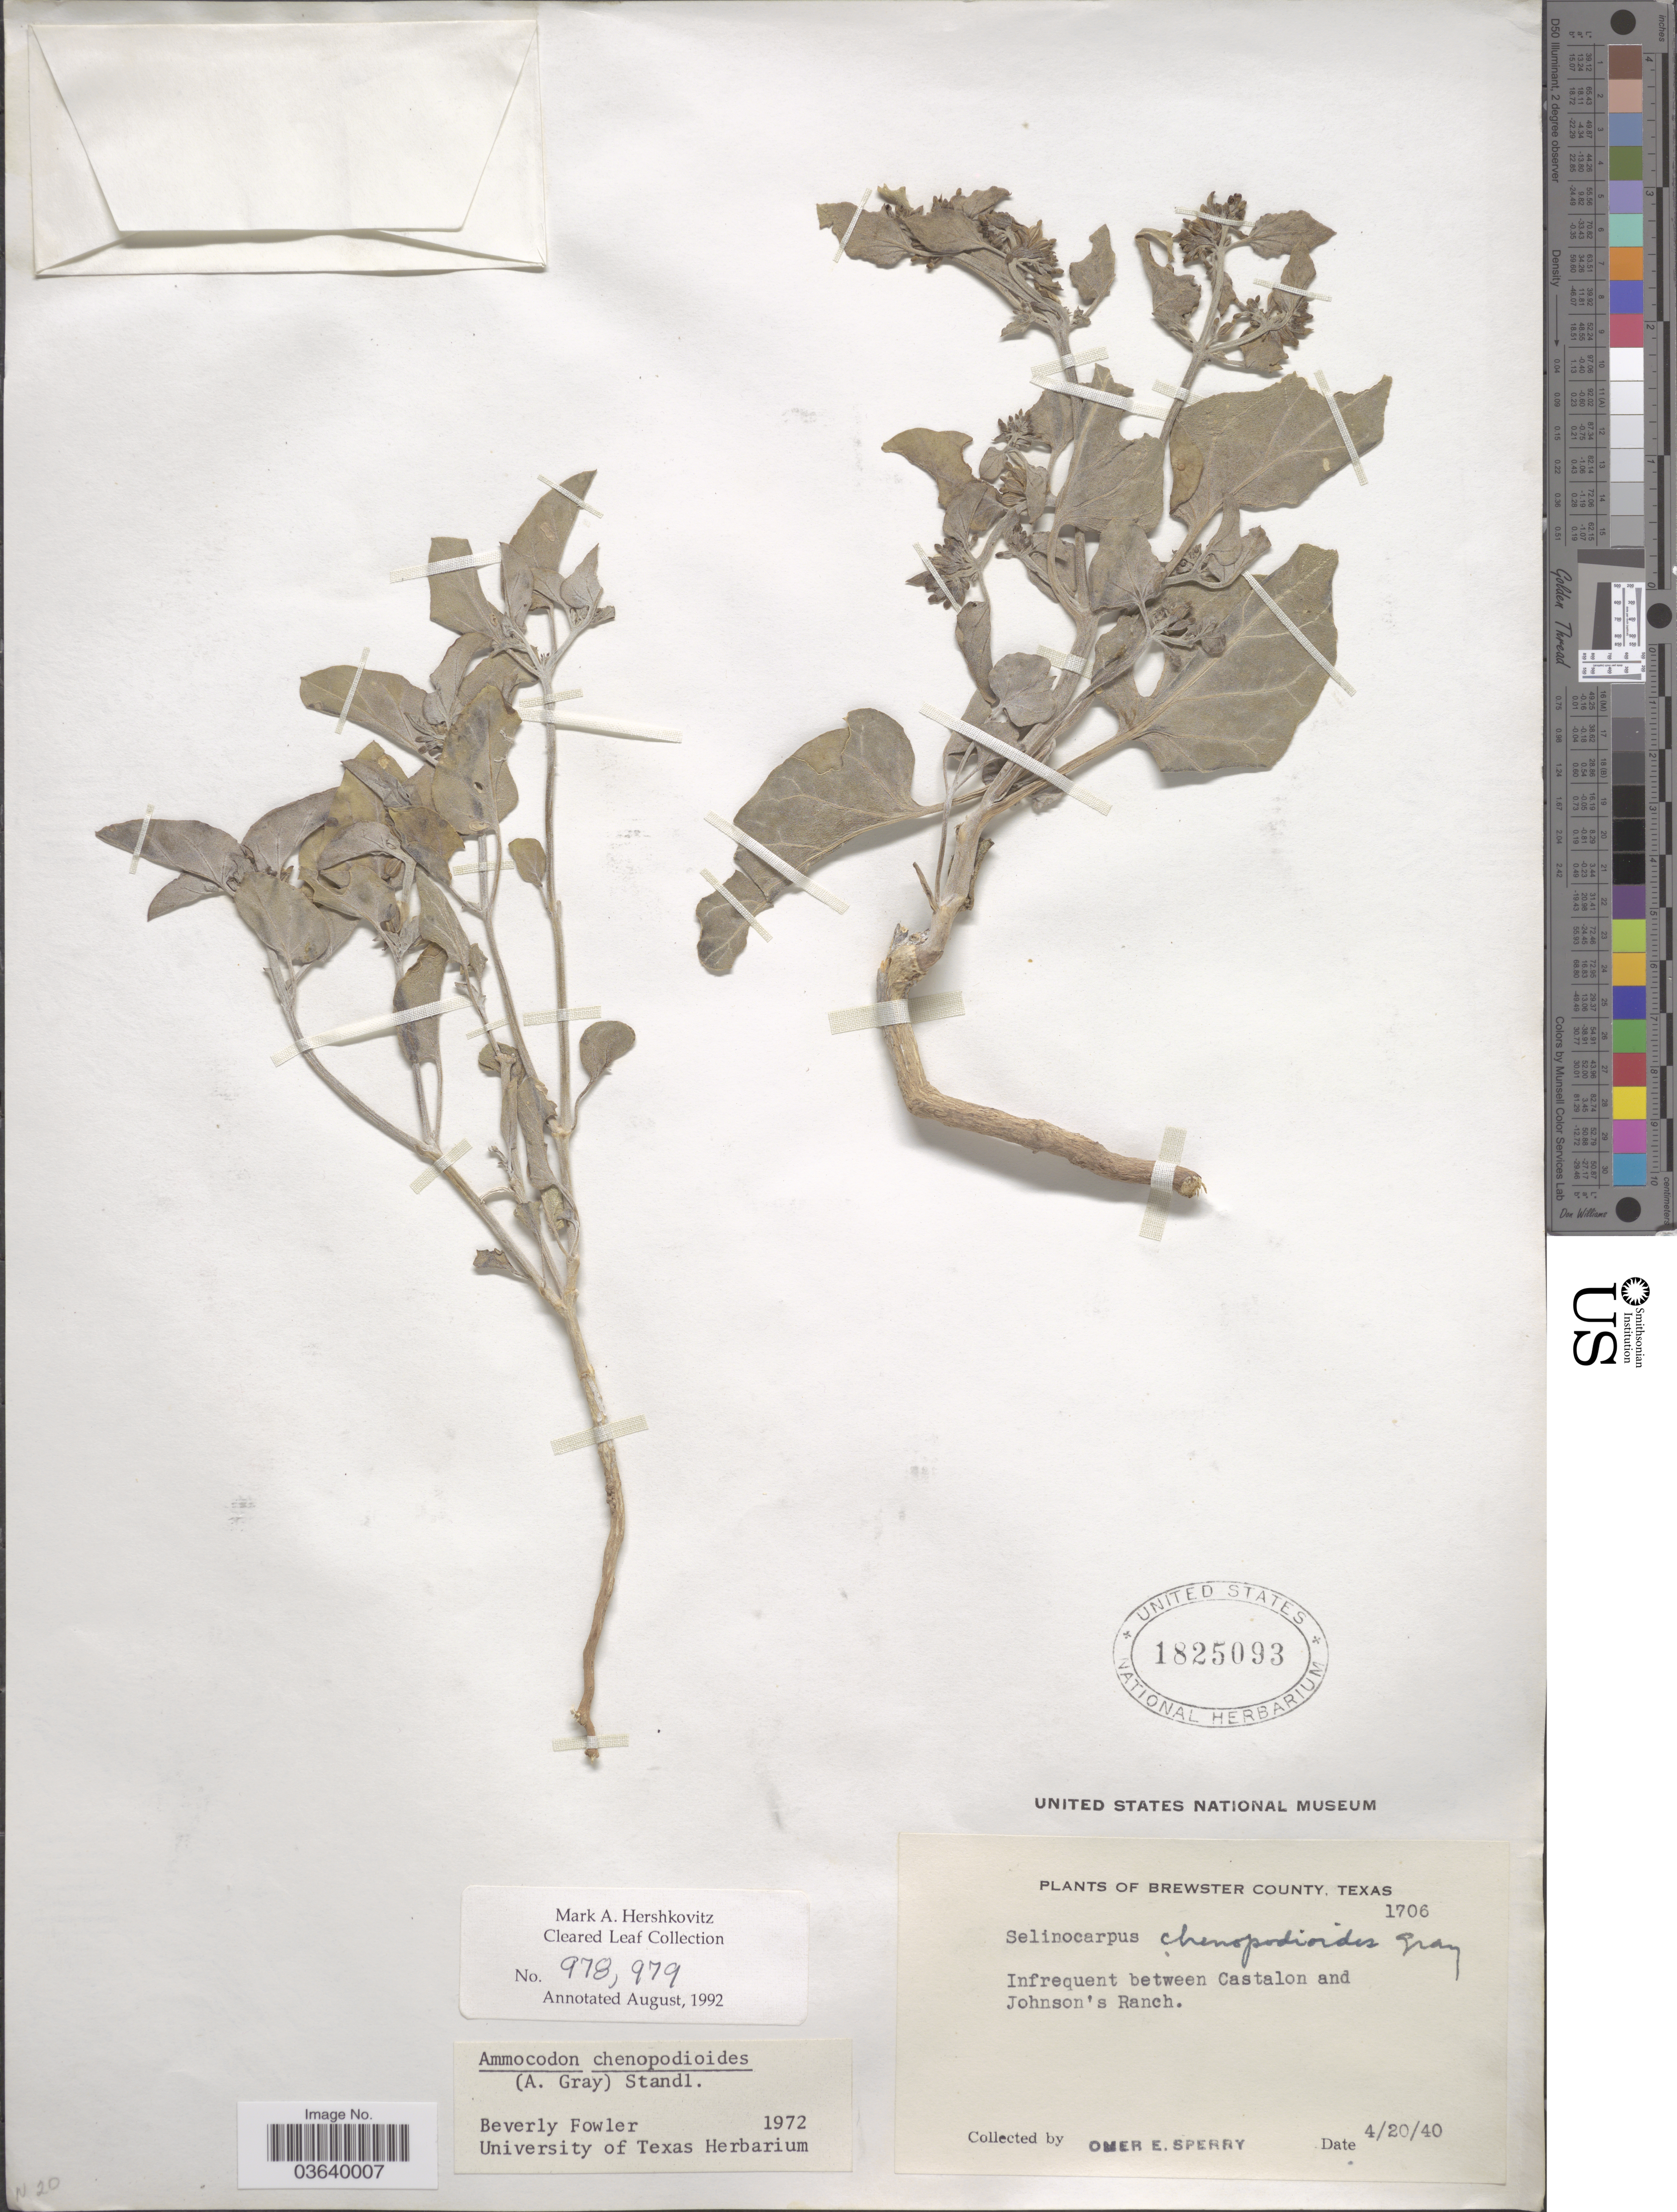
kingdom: Plantae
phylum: Tracheophyta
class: Magnoliopsida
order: Caryophyllales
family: Nyctaginaceae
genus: Acleisanthes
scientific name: Acleisanthes chenopodioides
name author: (A. Gray) R.A. Levin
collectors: O. E. Sperry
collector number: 1706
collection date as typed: Transcribed d/m/y: 20/4/40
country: United States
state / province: Texas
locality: Brewster County. Between Castalon and Johnson's Ranch.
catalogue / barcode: US 1825093